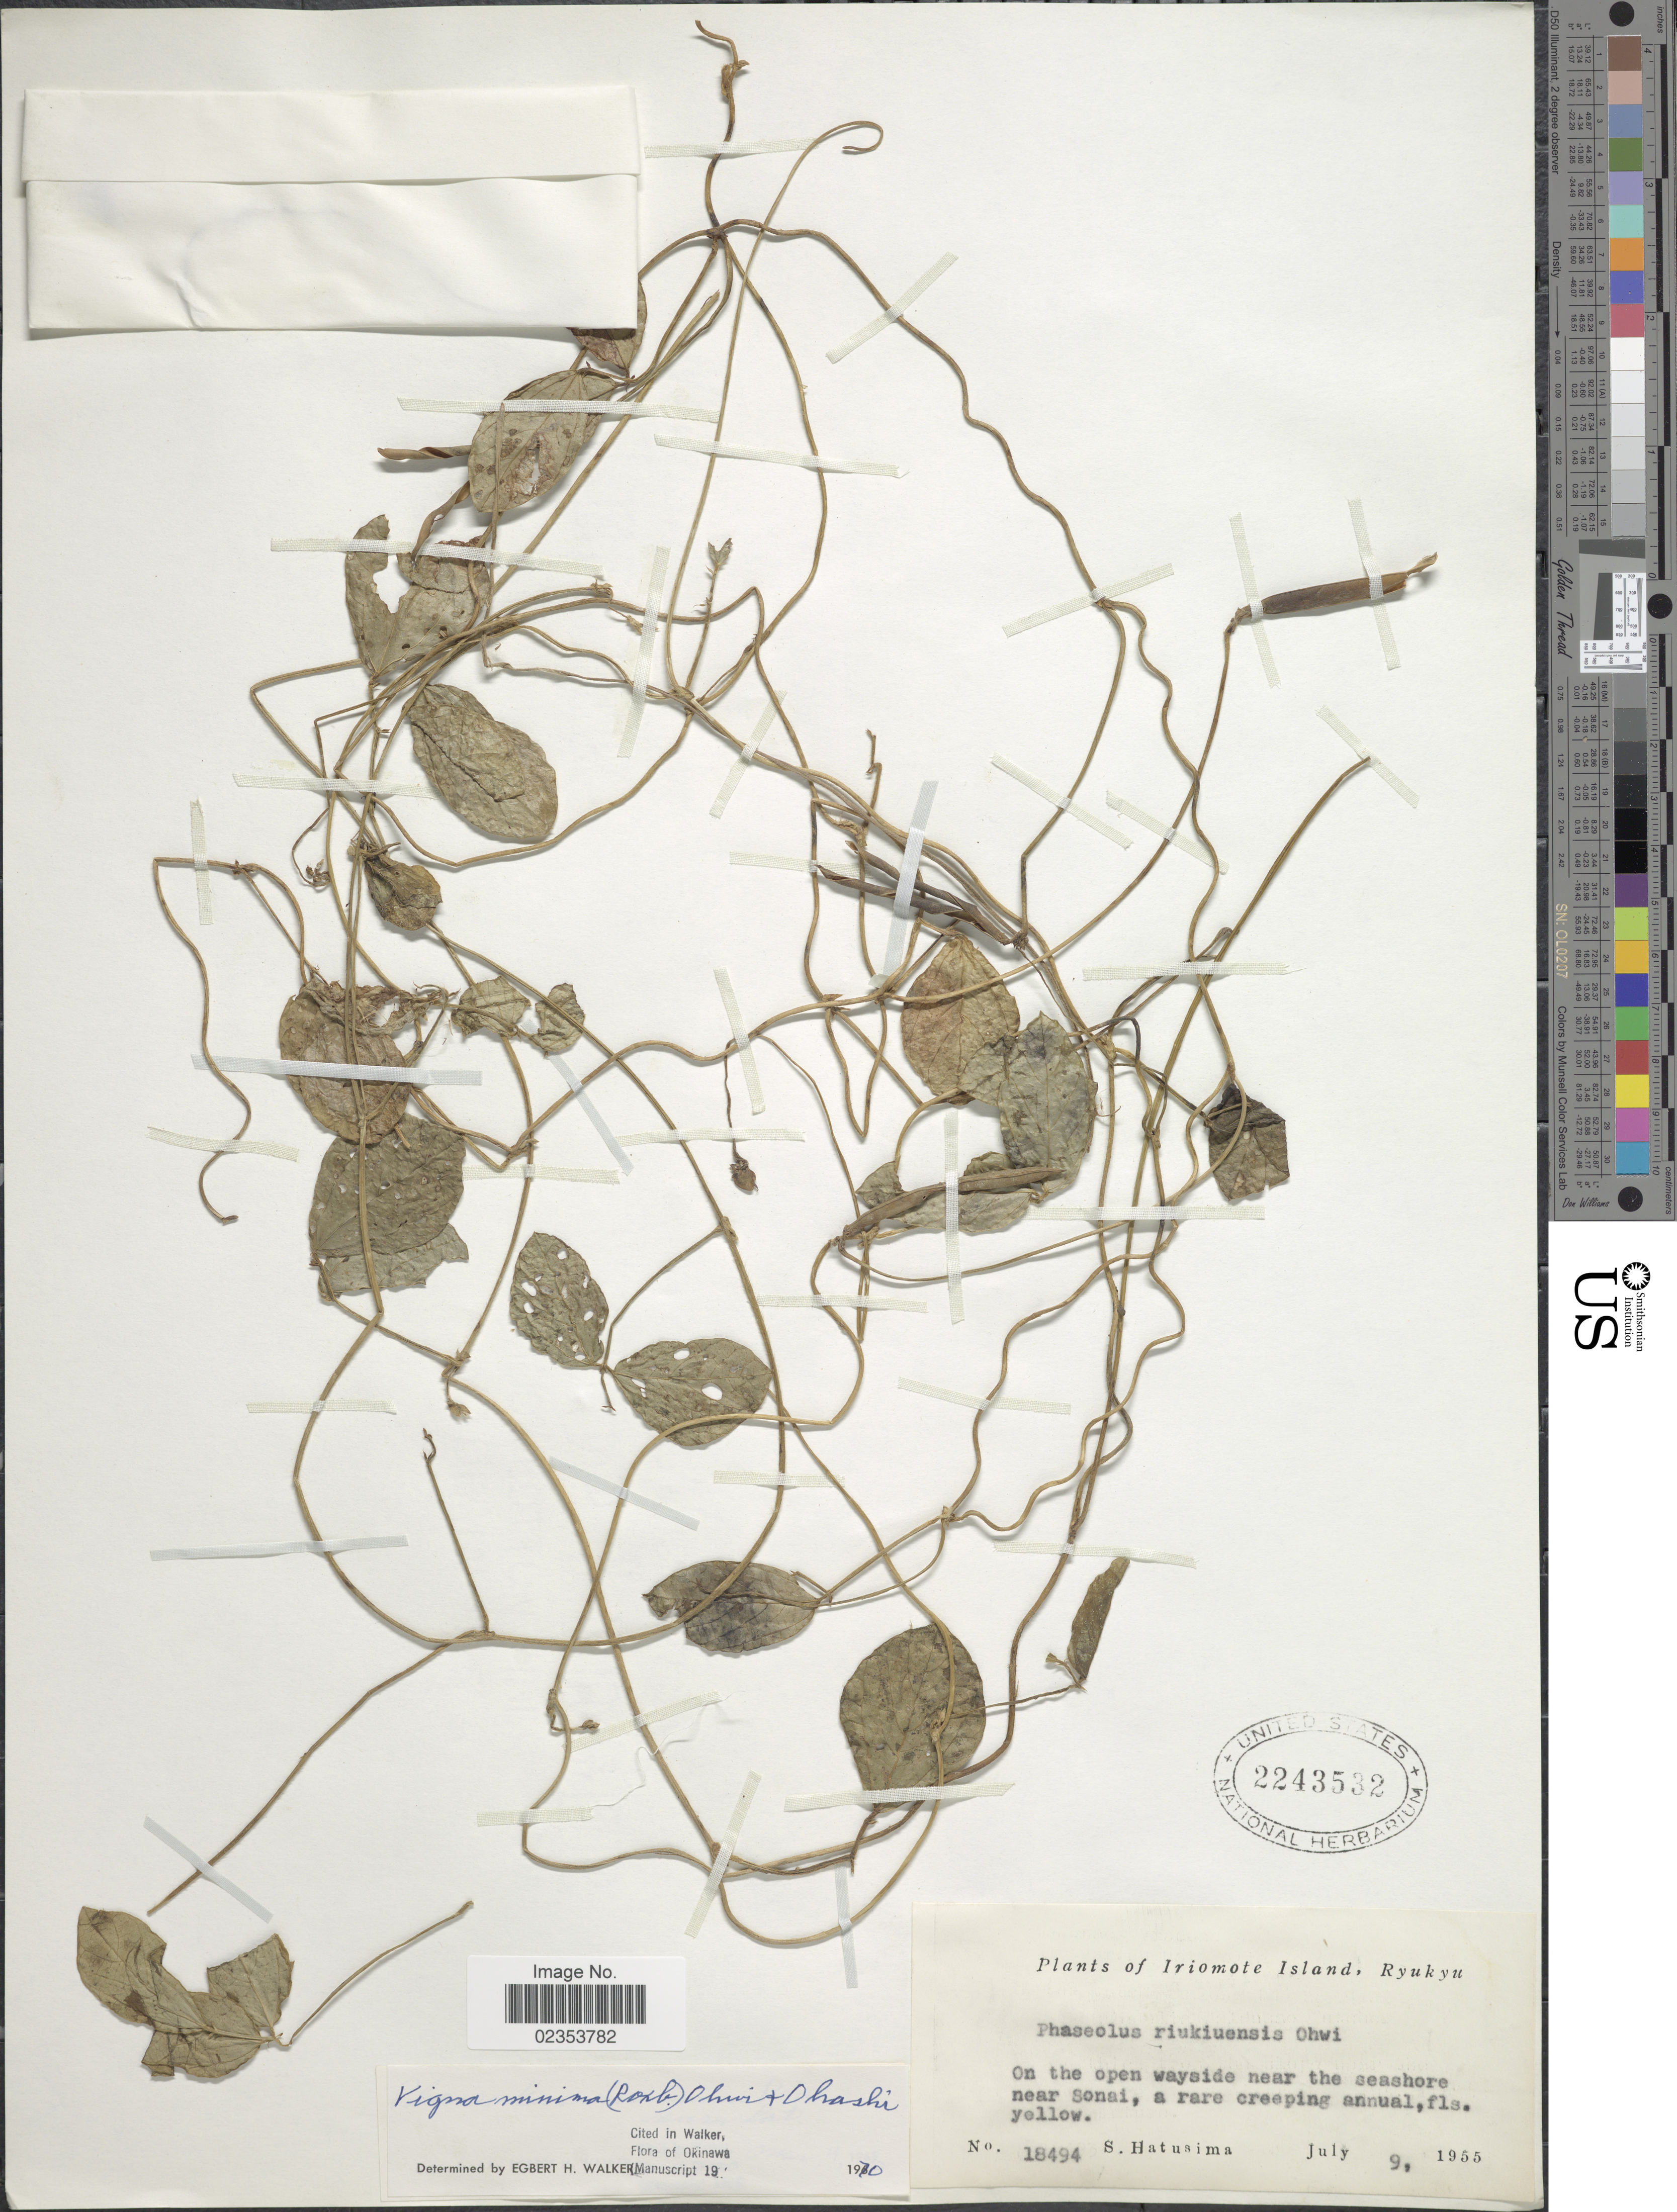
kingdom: Plantae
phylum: Tracheophyta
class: Magnoliopsida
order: Fabales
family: Fabaceae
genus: Vigna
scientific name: Vigna minima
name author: (Roxb.) Ohwi & H. Ohashi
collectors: S. Hatusima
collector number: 18494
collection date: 1955-07-09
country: Japan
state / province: Okinawa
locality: Iriomote Island, Ryukyu, near the seashore near Sonai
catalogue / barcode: US 2243532